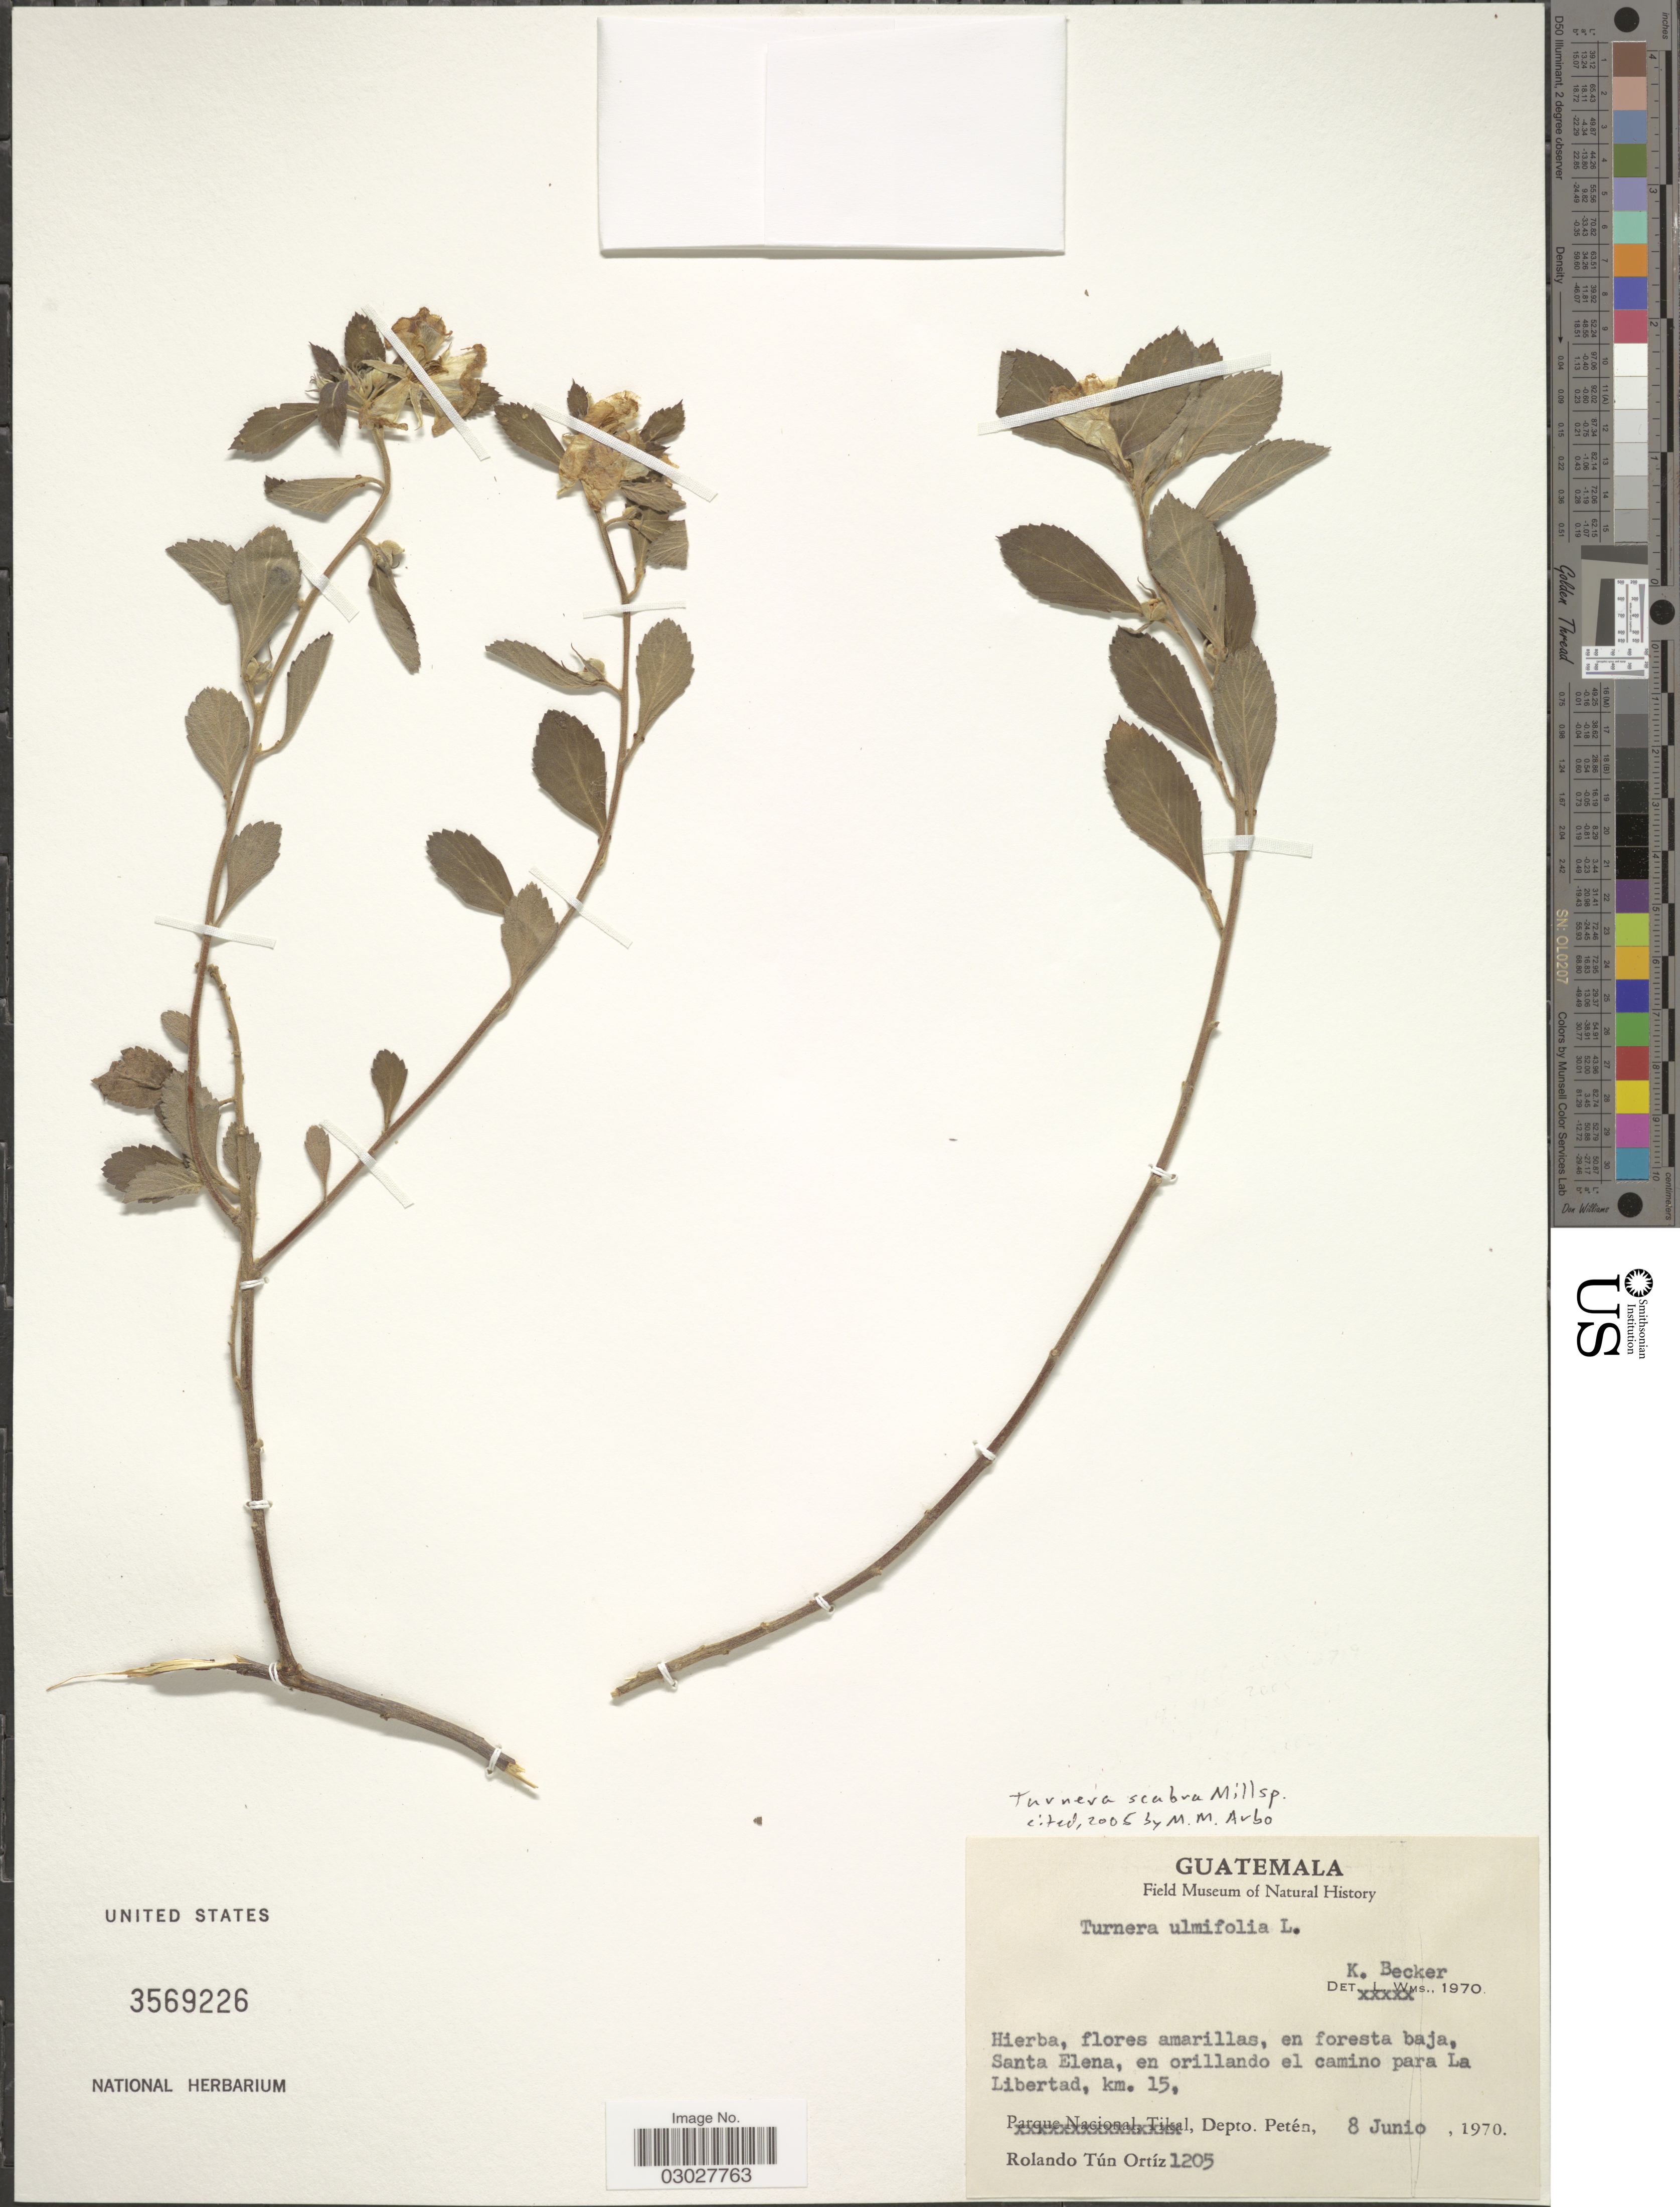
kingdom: Plantae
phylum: Tracheophyta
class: Magnoliopsida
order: Malpighiales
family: Turneraceae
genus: Turnera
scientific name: Turnera scabra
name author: Millsp.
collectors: R. T. Ortíz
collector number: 1205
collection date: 1970-06-08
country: Guatemala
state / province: El Petén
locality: Santa Elena, en orillando el camino para La Libertad, km. 15. Depto. Petén.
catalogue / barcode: US 3569226